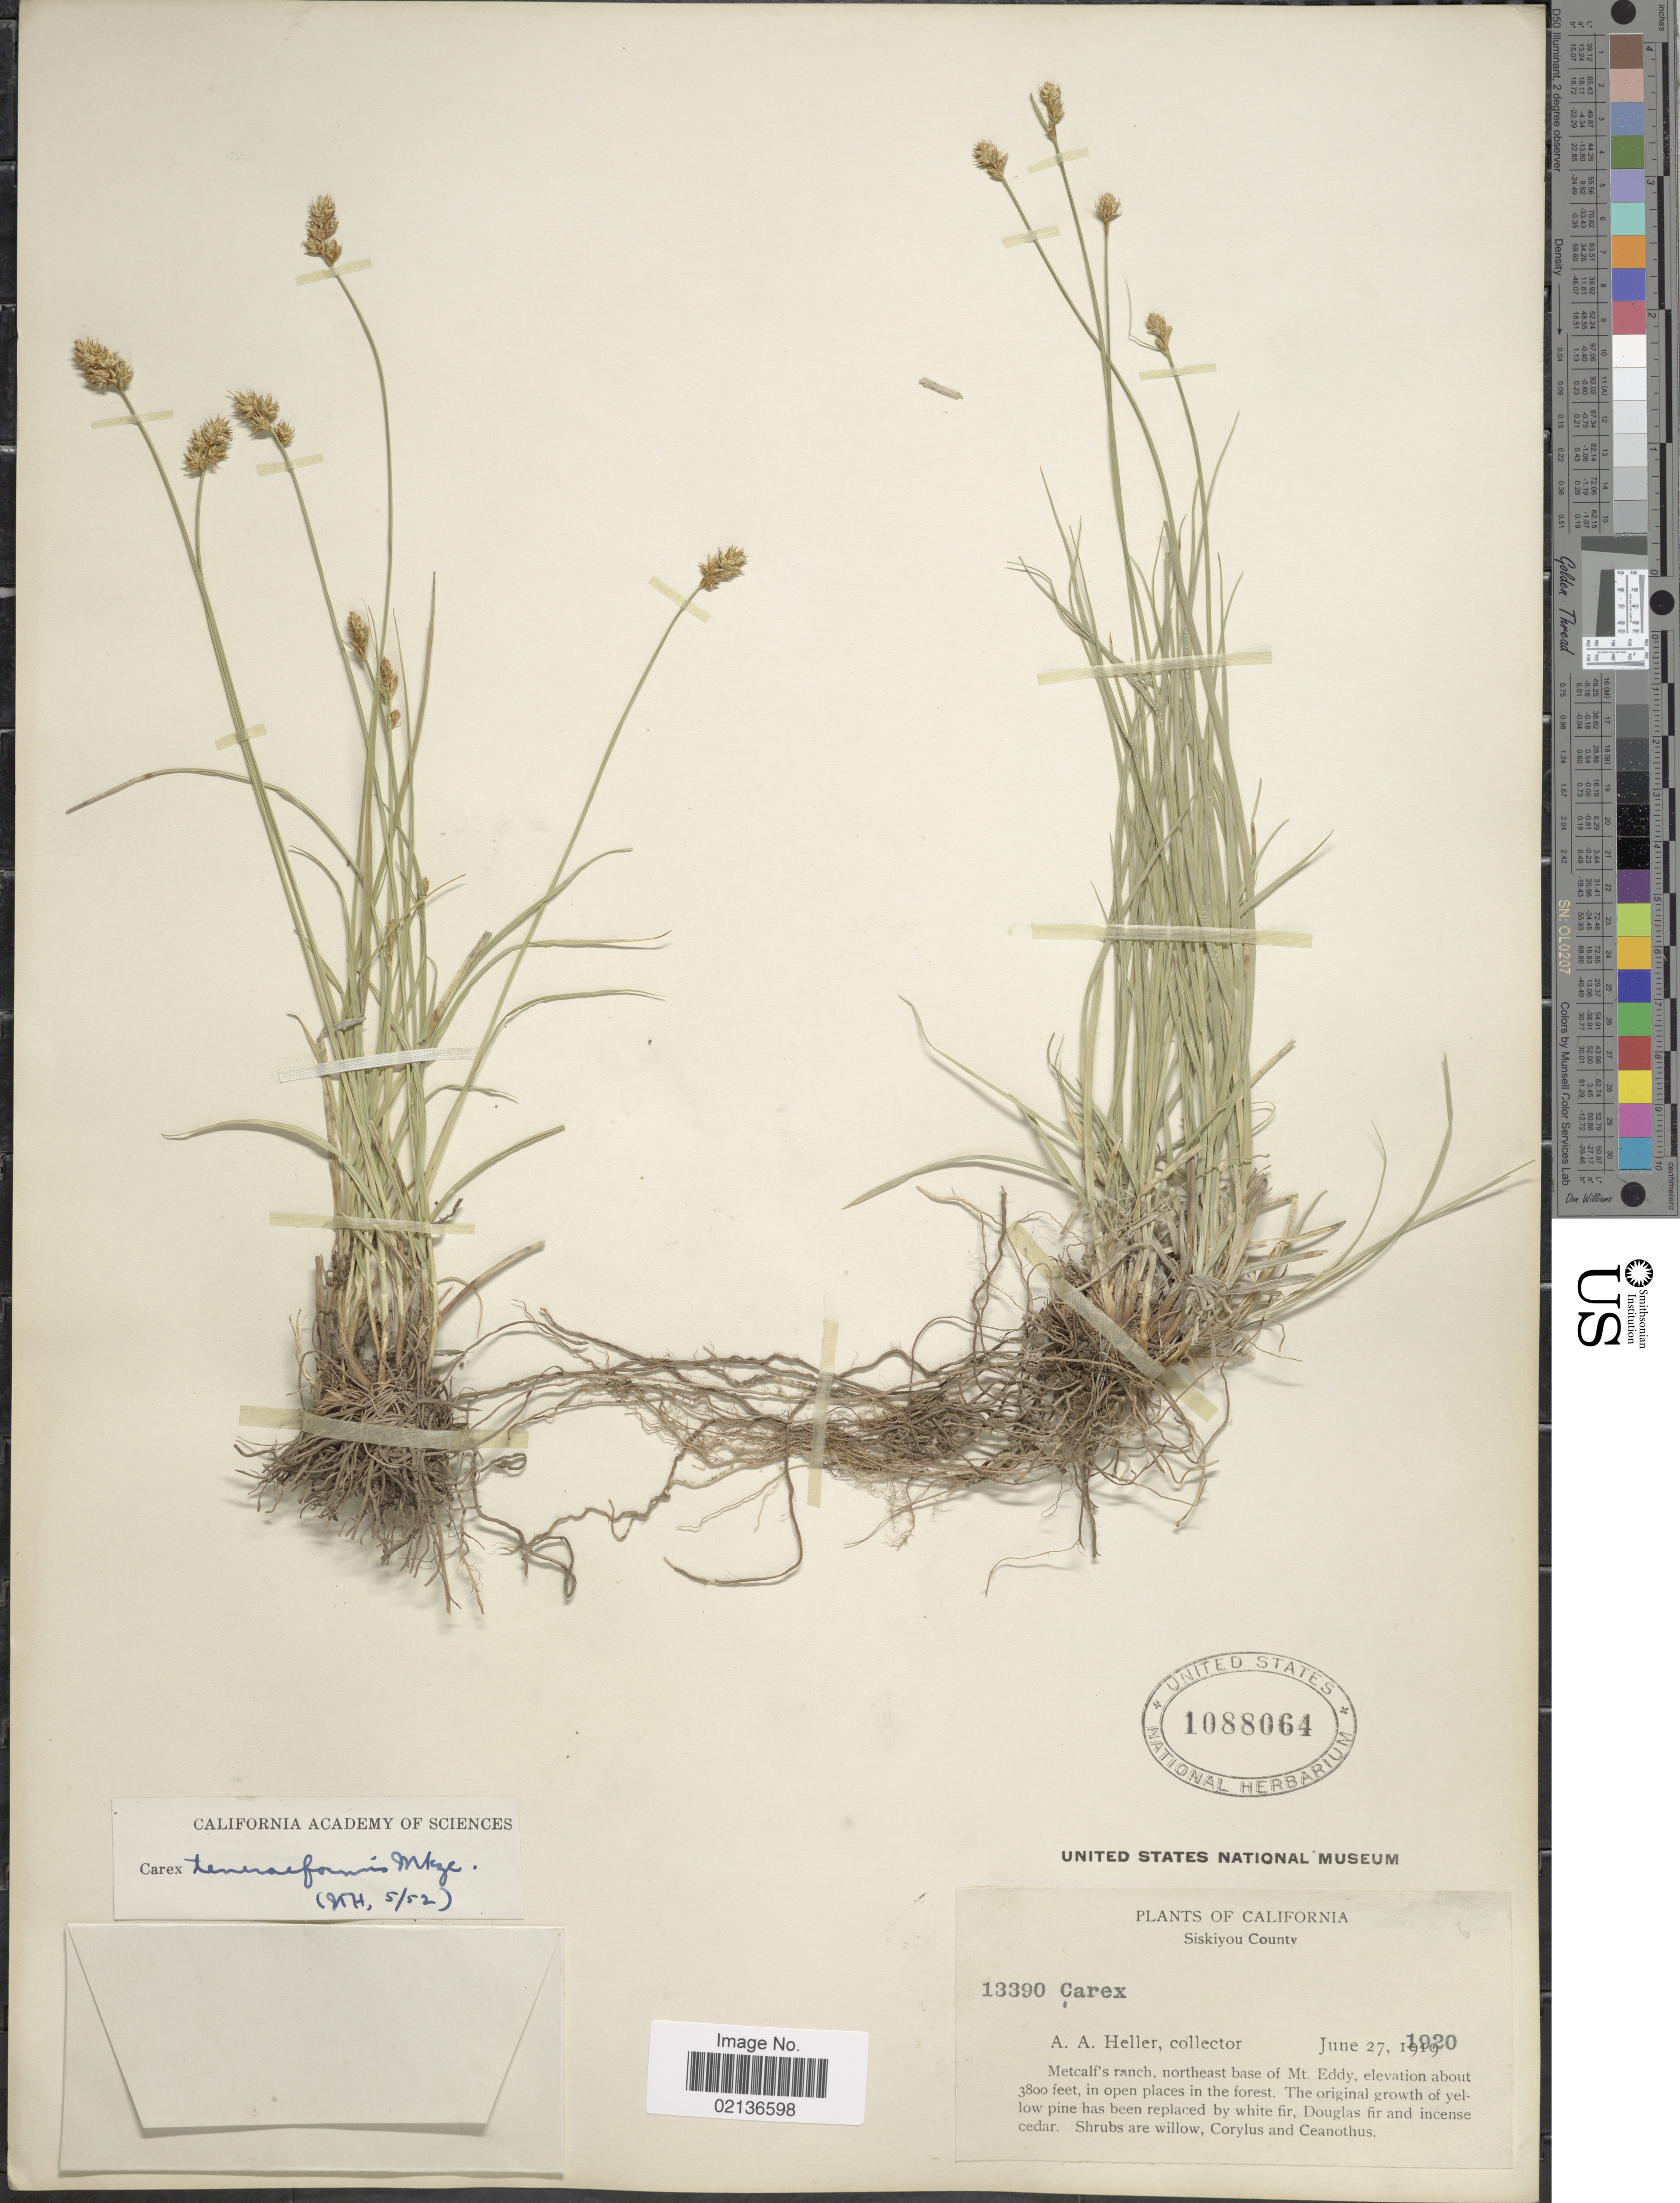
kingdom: Plantae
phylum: Tracheophyta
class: Liliopsida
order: Poales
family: Cyperaceae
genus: Carex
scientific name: Carex subfusca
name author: W. Boott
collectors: A. A. Heller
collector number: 13390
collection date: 1920-06-27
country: United States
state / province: California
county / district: Siskiyou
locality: Siskiyou County, Metcalf's ranch, northeast base of Mt. Eddy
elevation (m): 1158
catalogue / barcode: US 1088064